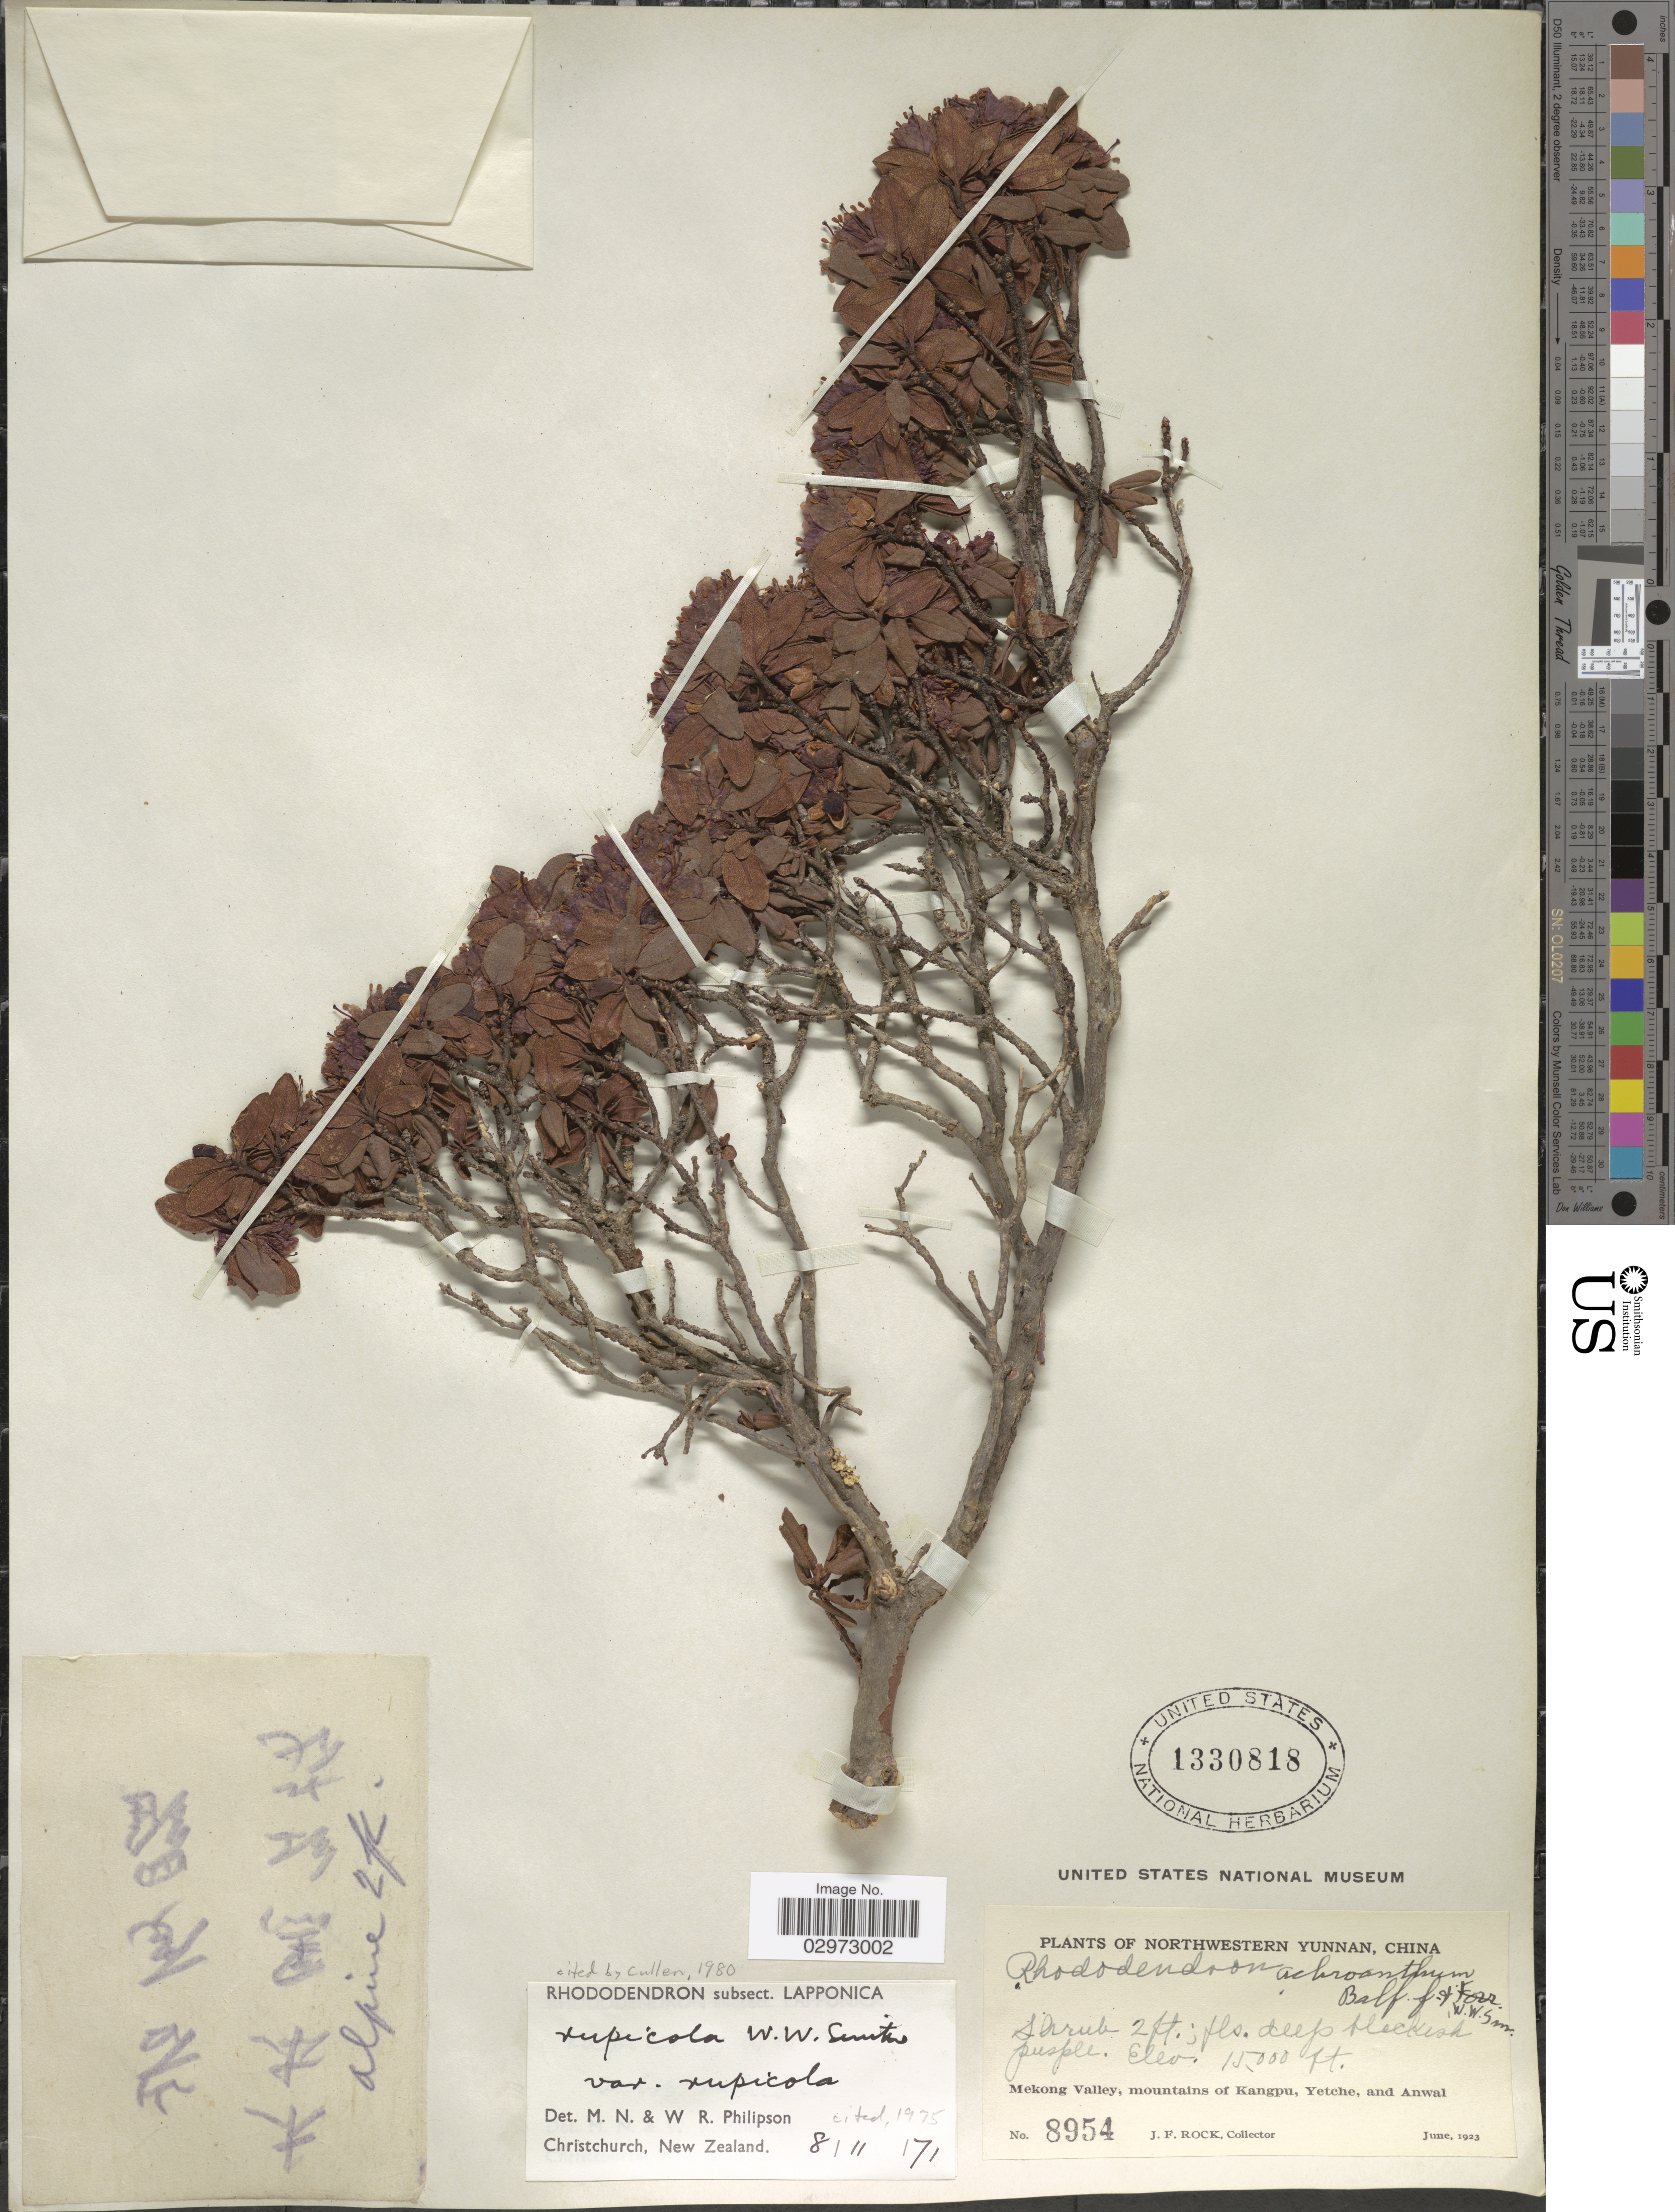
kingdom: Plantae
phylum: Tracheophyta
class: Magnoliopsida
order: Ericales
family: Ericaceae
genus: Rhododendron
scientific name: Rhododendron rupicola var. rupicola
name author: W.W. Sm.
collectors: J. Rock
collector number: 8954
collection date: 1923-06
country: China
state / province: Yunnan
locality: Northwestern Yunnan, Mekong Valley, mountains of Kangpu, Yetche, and Anwal.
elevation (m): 4572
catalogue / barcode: US 1330818